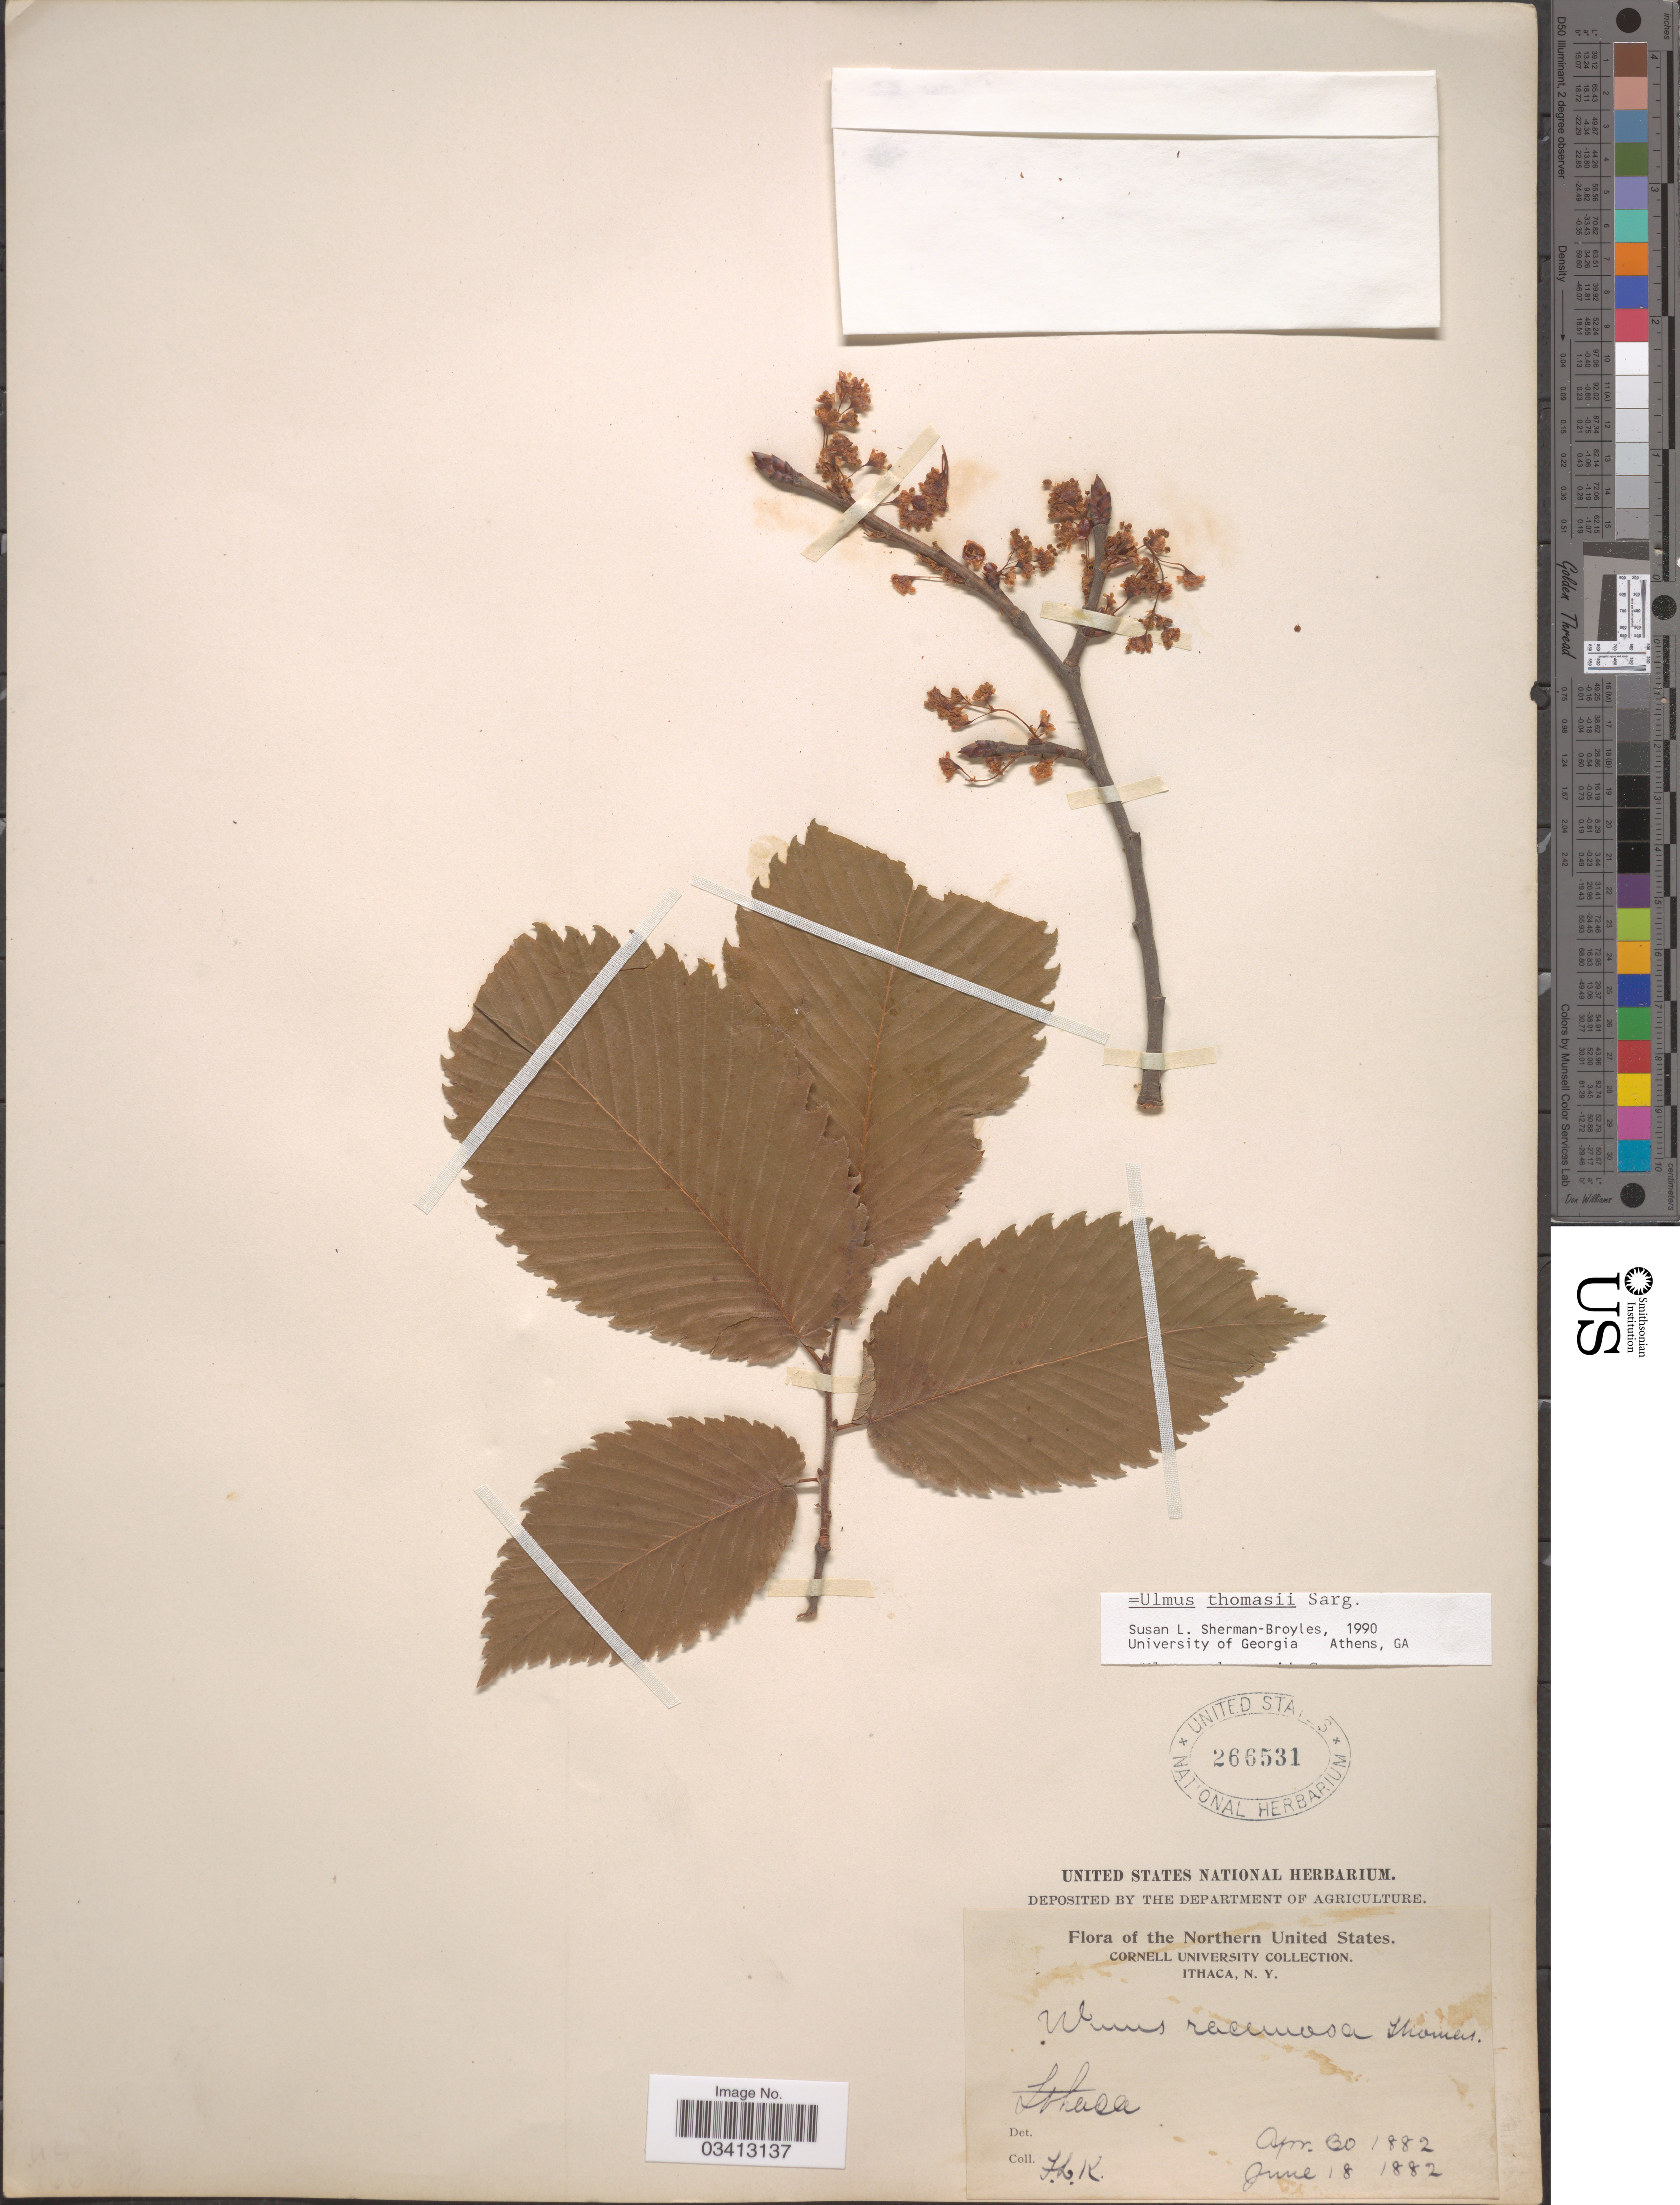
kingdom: Plantae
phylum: Tracheophyta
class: Magnoliopsida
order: Rosales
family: Ulmaceae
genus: Ulmus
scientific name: Ulmus thomasii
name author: Sarg.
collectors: F. L. K.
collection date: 1882-04-30/1882-06-18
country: United States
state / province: New York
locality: The Northern United States. Ithaca.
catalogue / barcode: US 266531